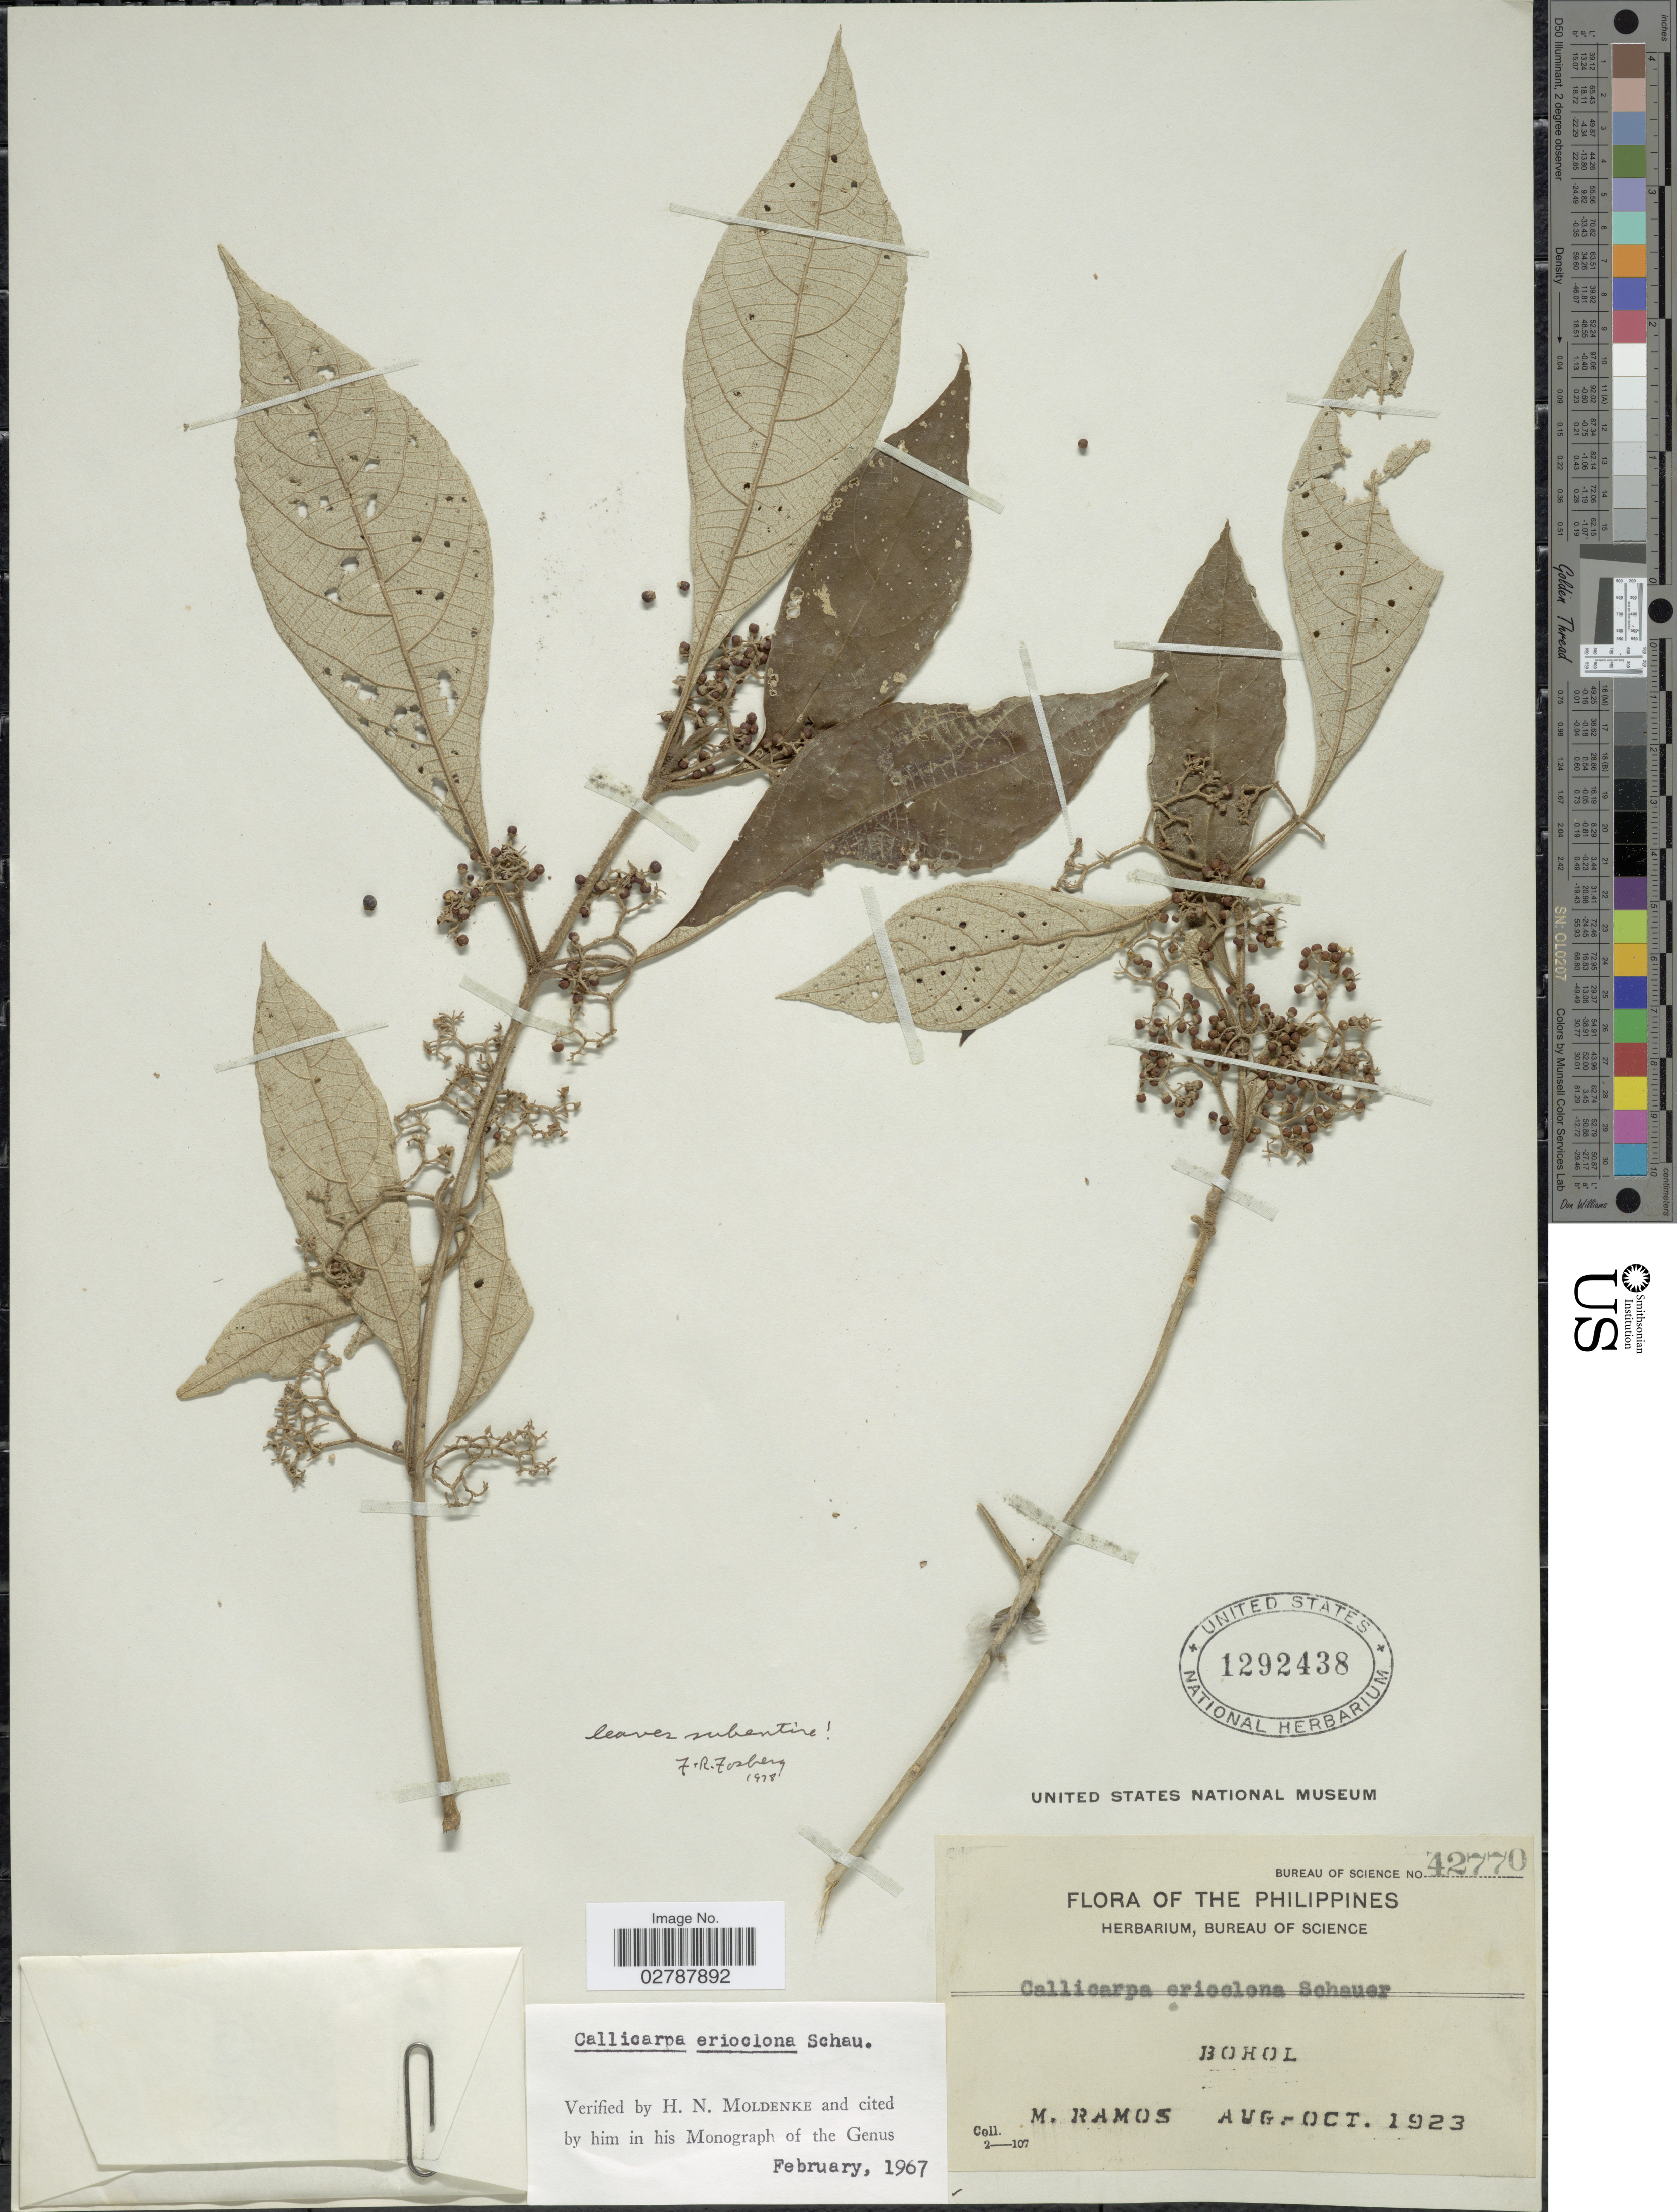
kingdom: Plantae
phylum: Tracheophyta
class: Magnoliopsida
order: Lamiales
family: Lamiaceae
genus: Callicarpa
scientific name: Callicarpa erioclona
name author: Schauer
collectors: M. Ramos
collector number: Bureau of Science42770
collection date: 1923-08/1923-10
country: Philippines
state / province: Central Visayas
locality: Bohol.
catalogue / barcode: US 1292438